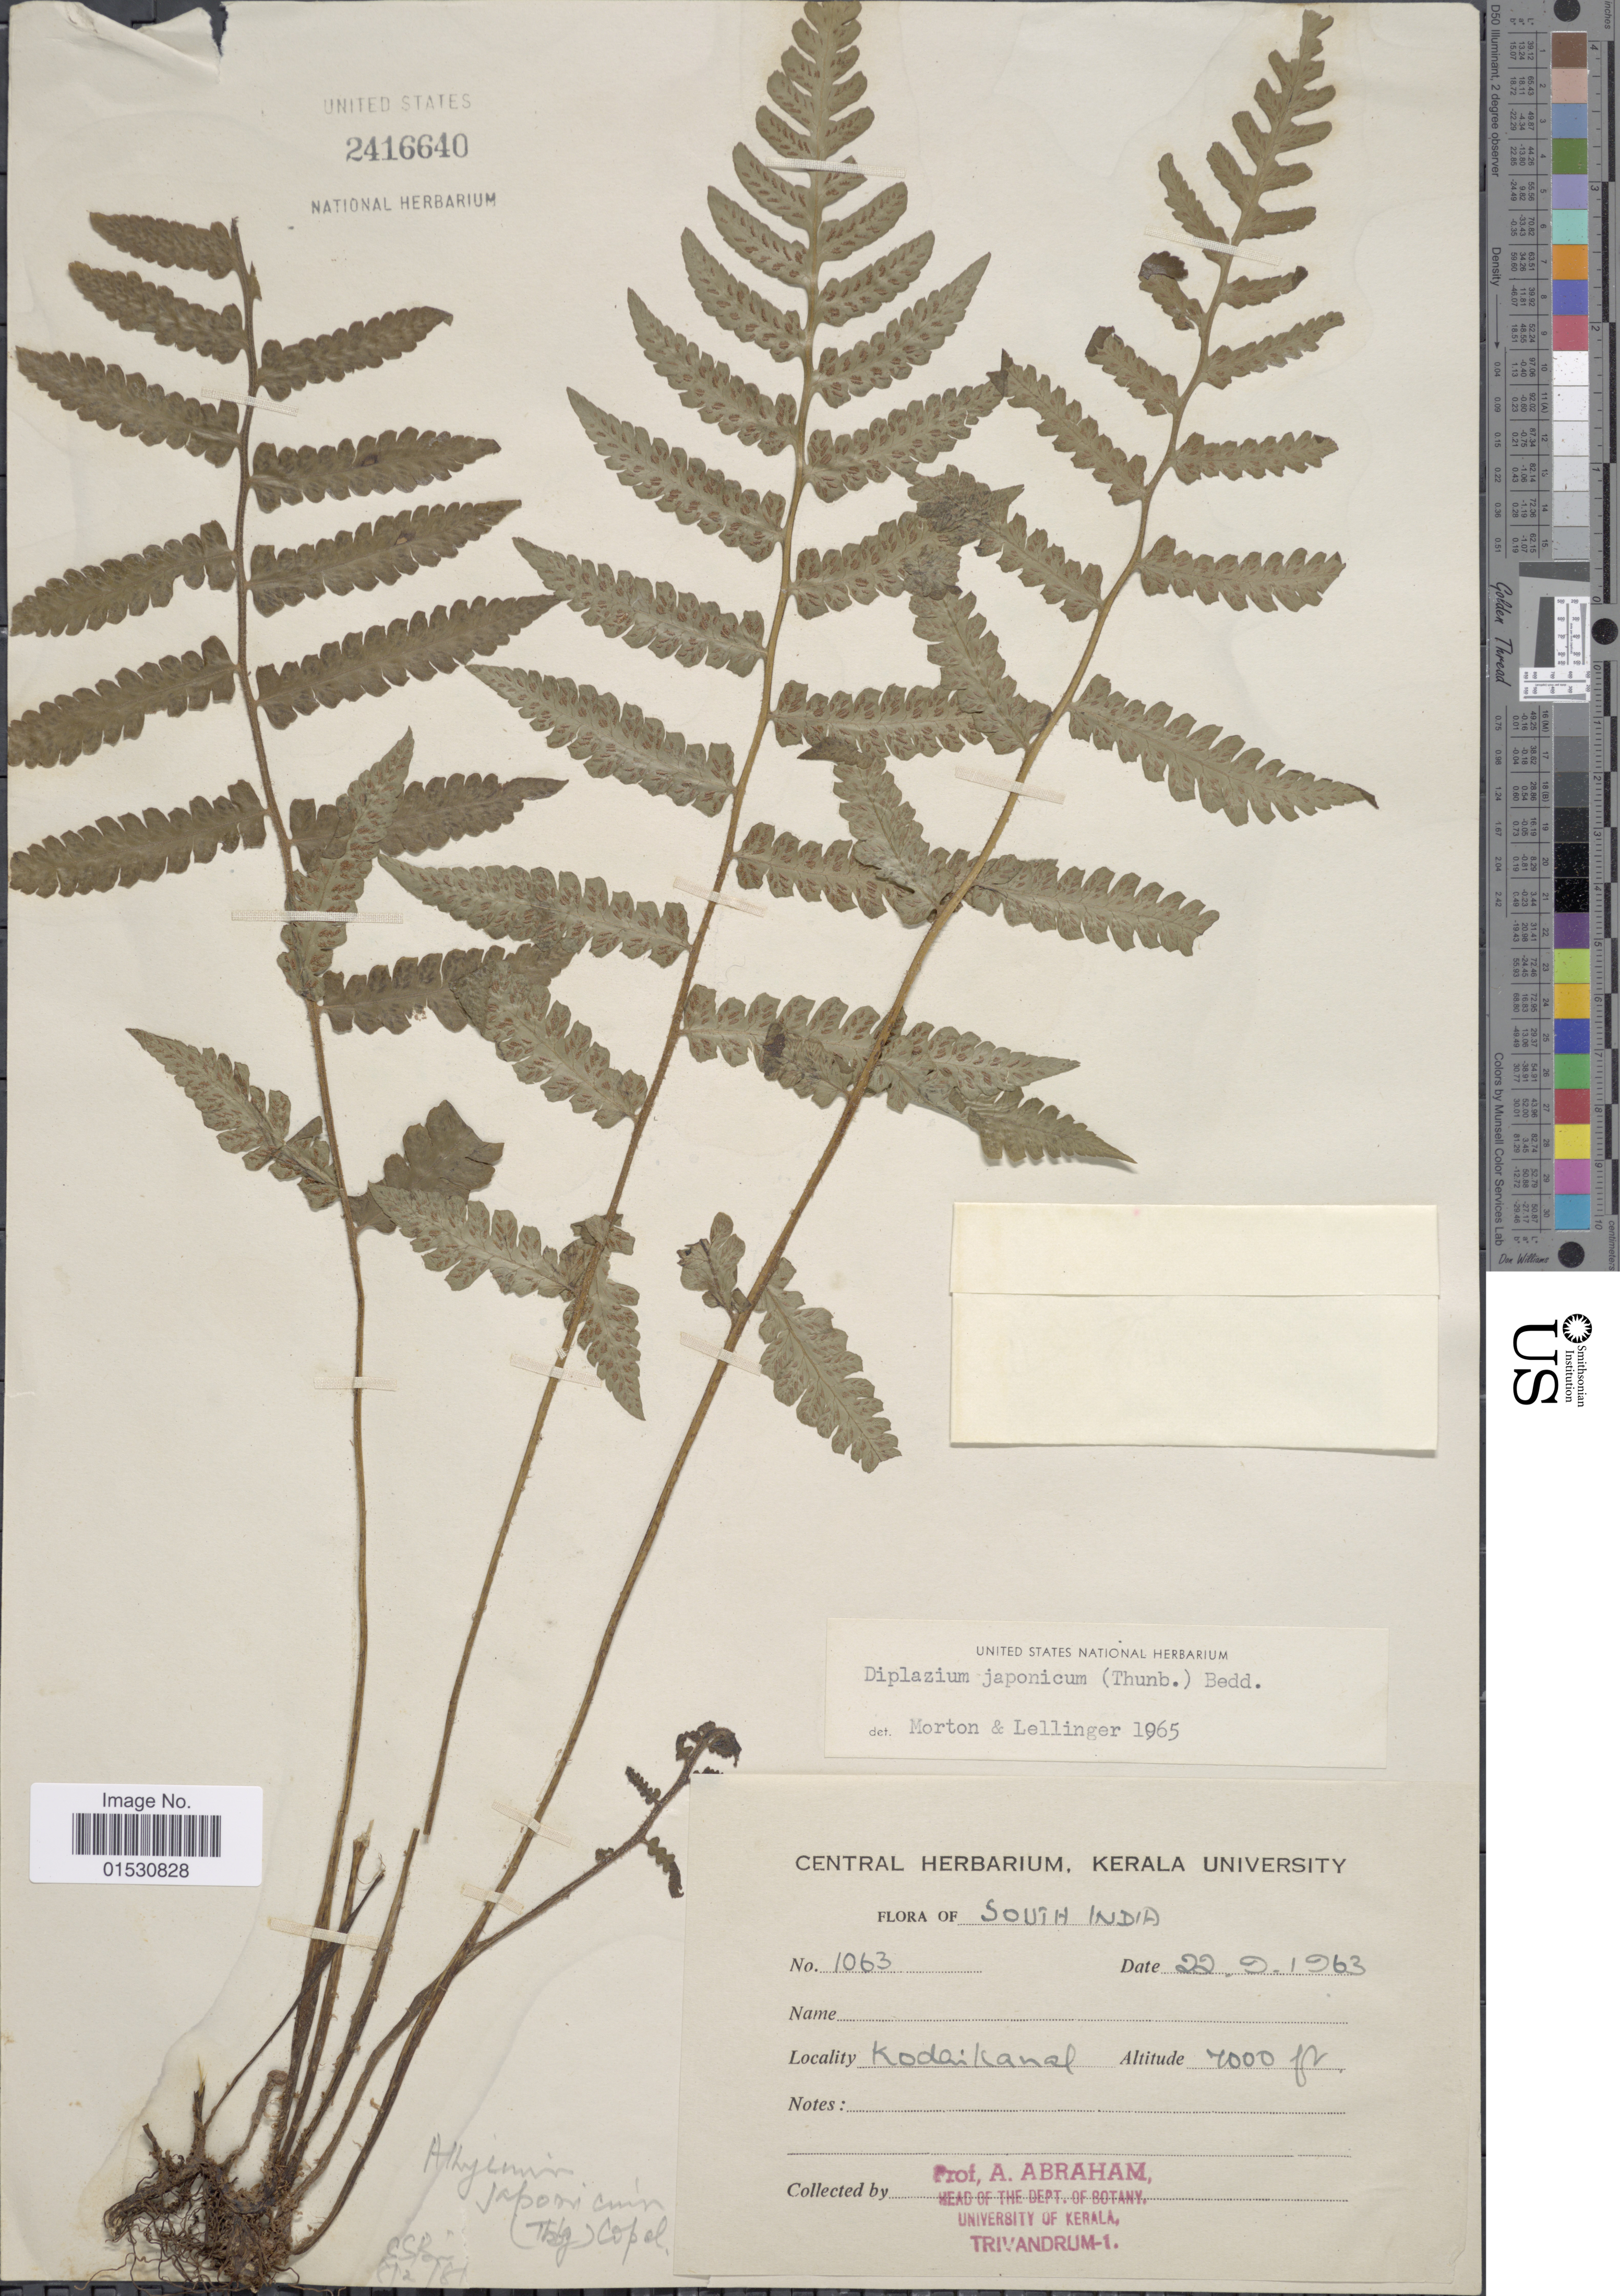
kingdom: Plantae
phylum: Tracheophyta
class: Polypodiopsida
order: Polypodiales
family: Athyriaceae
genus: Athyrium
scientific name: Athyrium japonicum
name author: (Thunb.) Copel.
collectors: A. Abraham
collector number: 1063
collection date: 1963-09-22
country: India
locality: South India. Kodaikanal.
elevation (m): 2134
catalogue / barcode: US 2416640